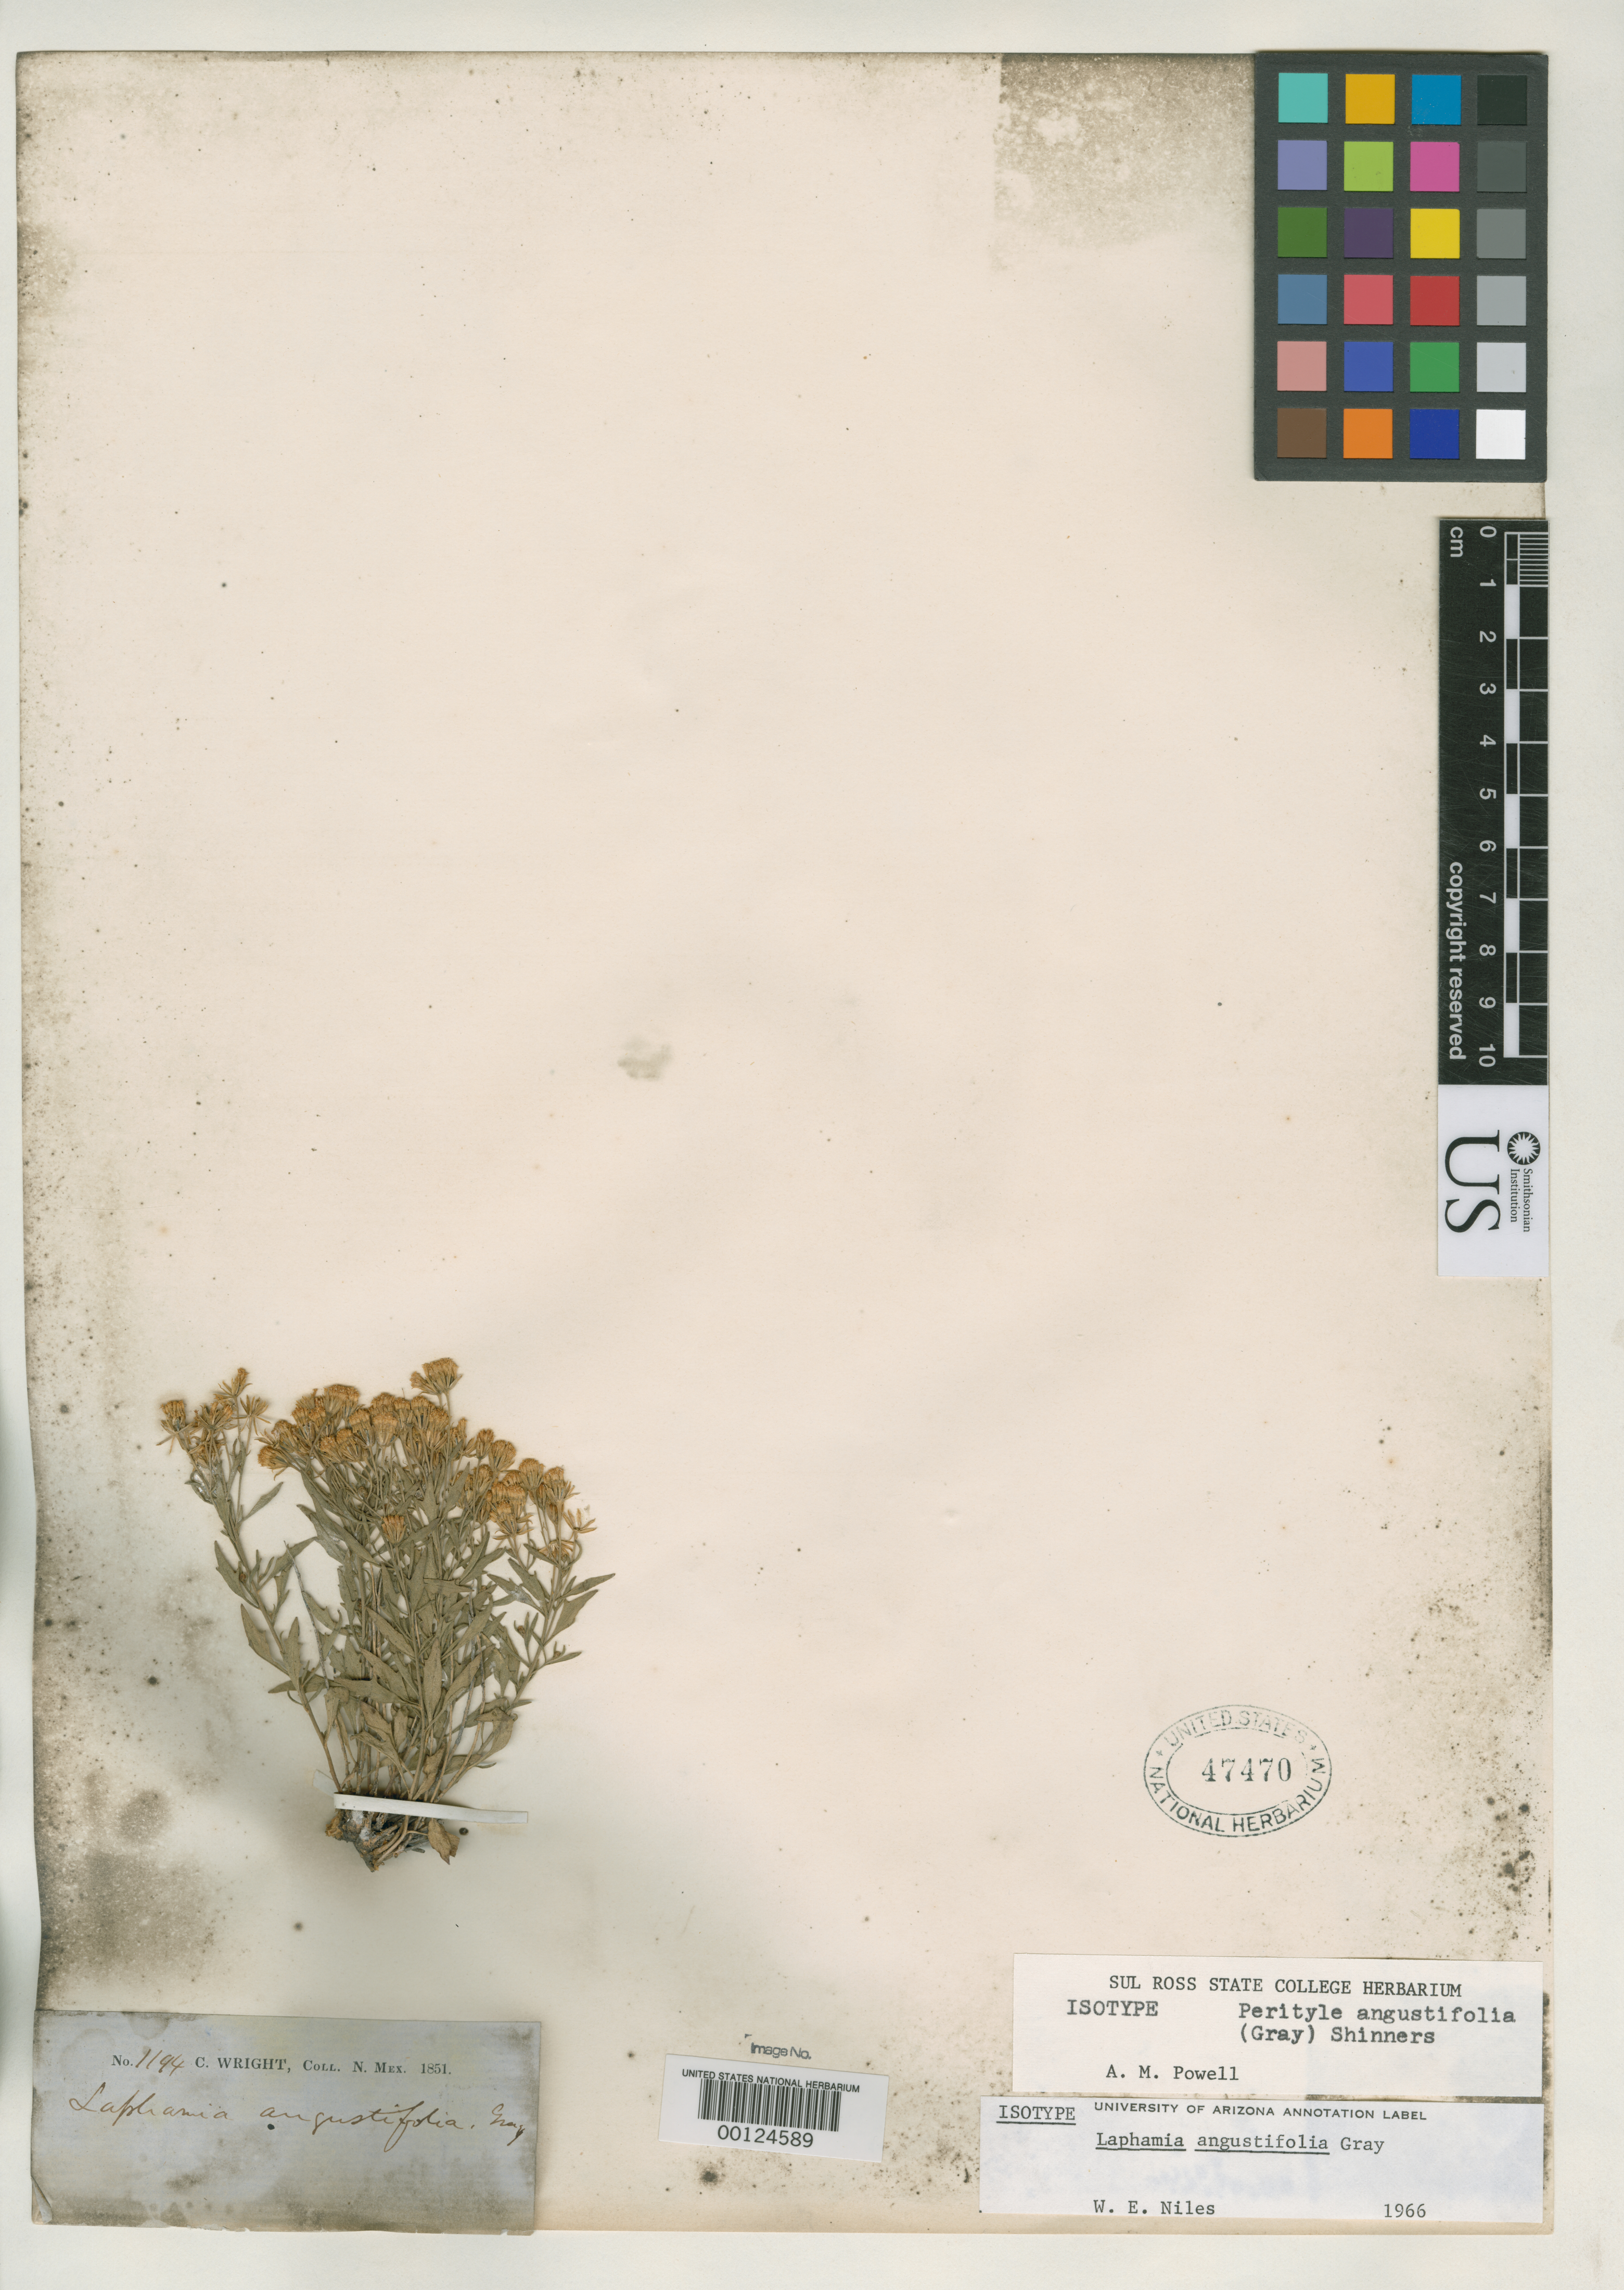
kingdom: Plantae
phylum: Tracheophyta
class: Magnoliopsida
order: Asterales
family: Asteraceae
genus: Laphamia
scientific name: Laphamia angustifolia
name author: A. Gray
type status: Type Collection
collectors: C. Wright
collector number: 1194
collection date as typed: Jun 1851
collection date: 1851-06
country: United States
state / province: Texas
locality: Pecos.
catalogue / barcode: US 47470